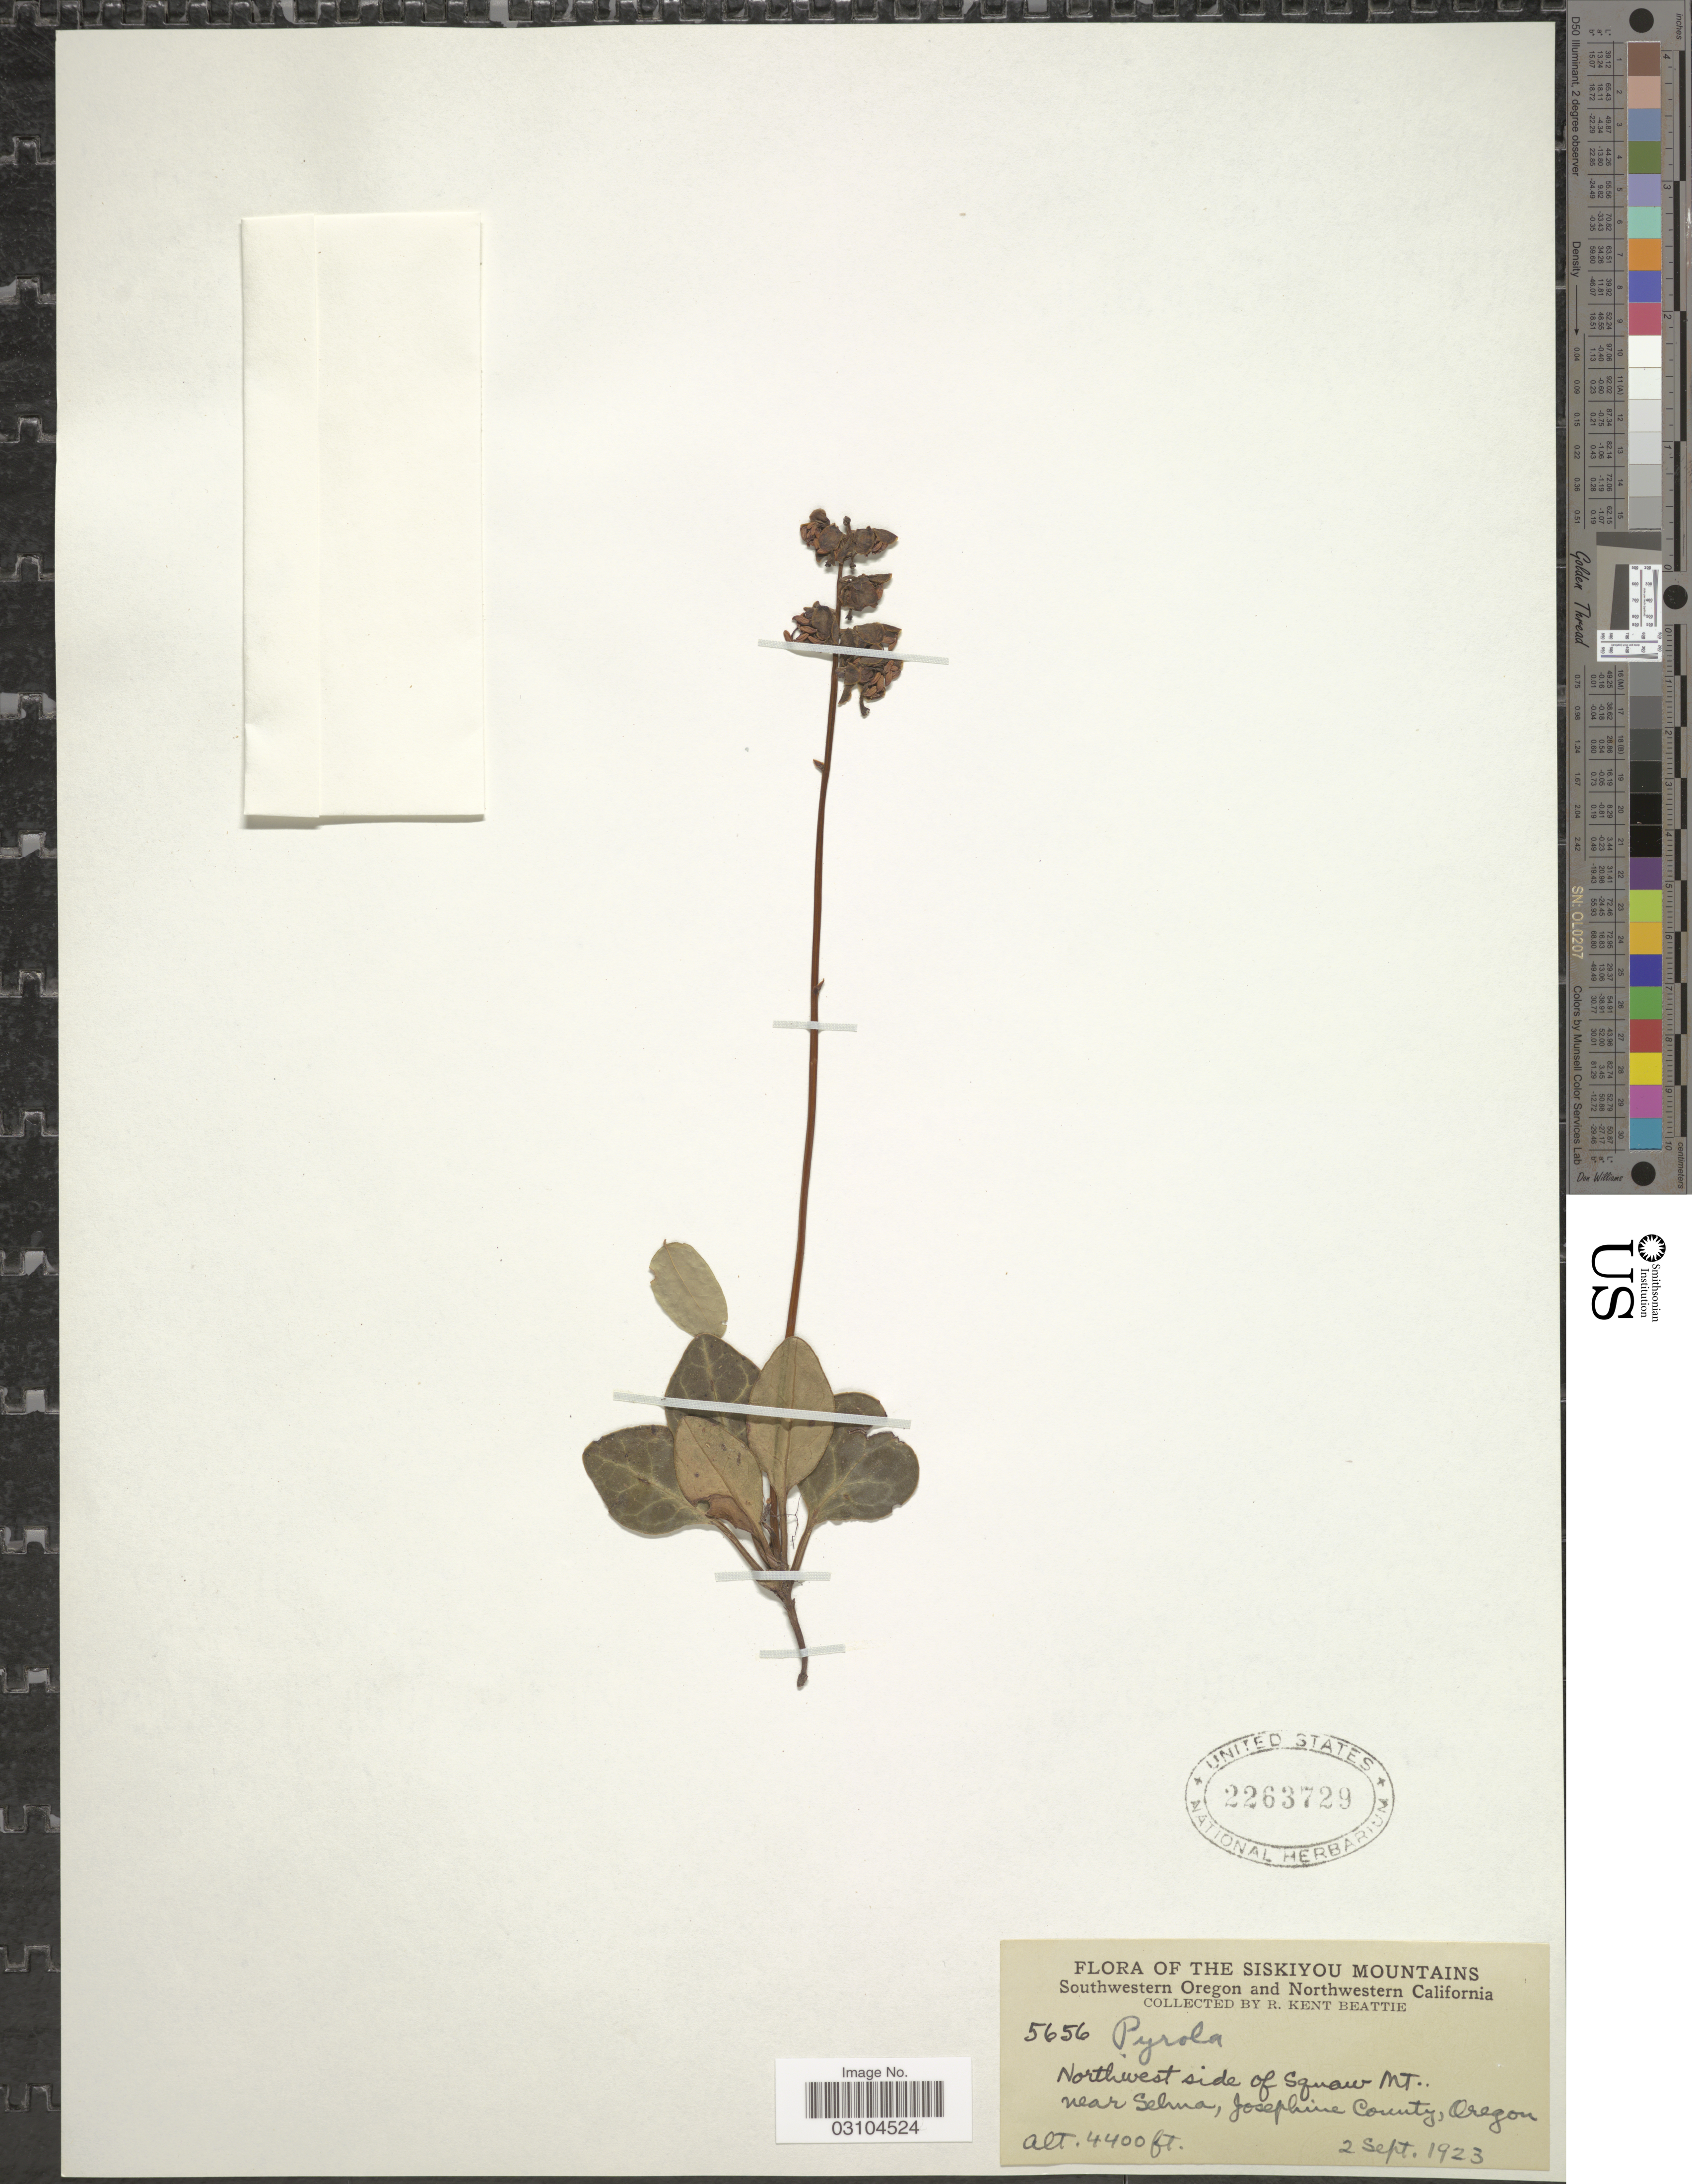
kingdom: Plantae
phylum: Tracheophyta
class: Magnoliopsida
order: Ericales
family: Ericaceae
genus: Pyrola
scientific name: Pyrola sp.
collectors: R. K. Beattie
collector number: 5656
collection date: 1923-09-02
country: United States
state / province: Oregon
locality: The Siskiyou Mountains. Southwestern Oregon. Northwest side of Squaw Mt. near Selma, Josephine County.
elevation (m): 1341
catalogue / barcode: US 2263729